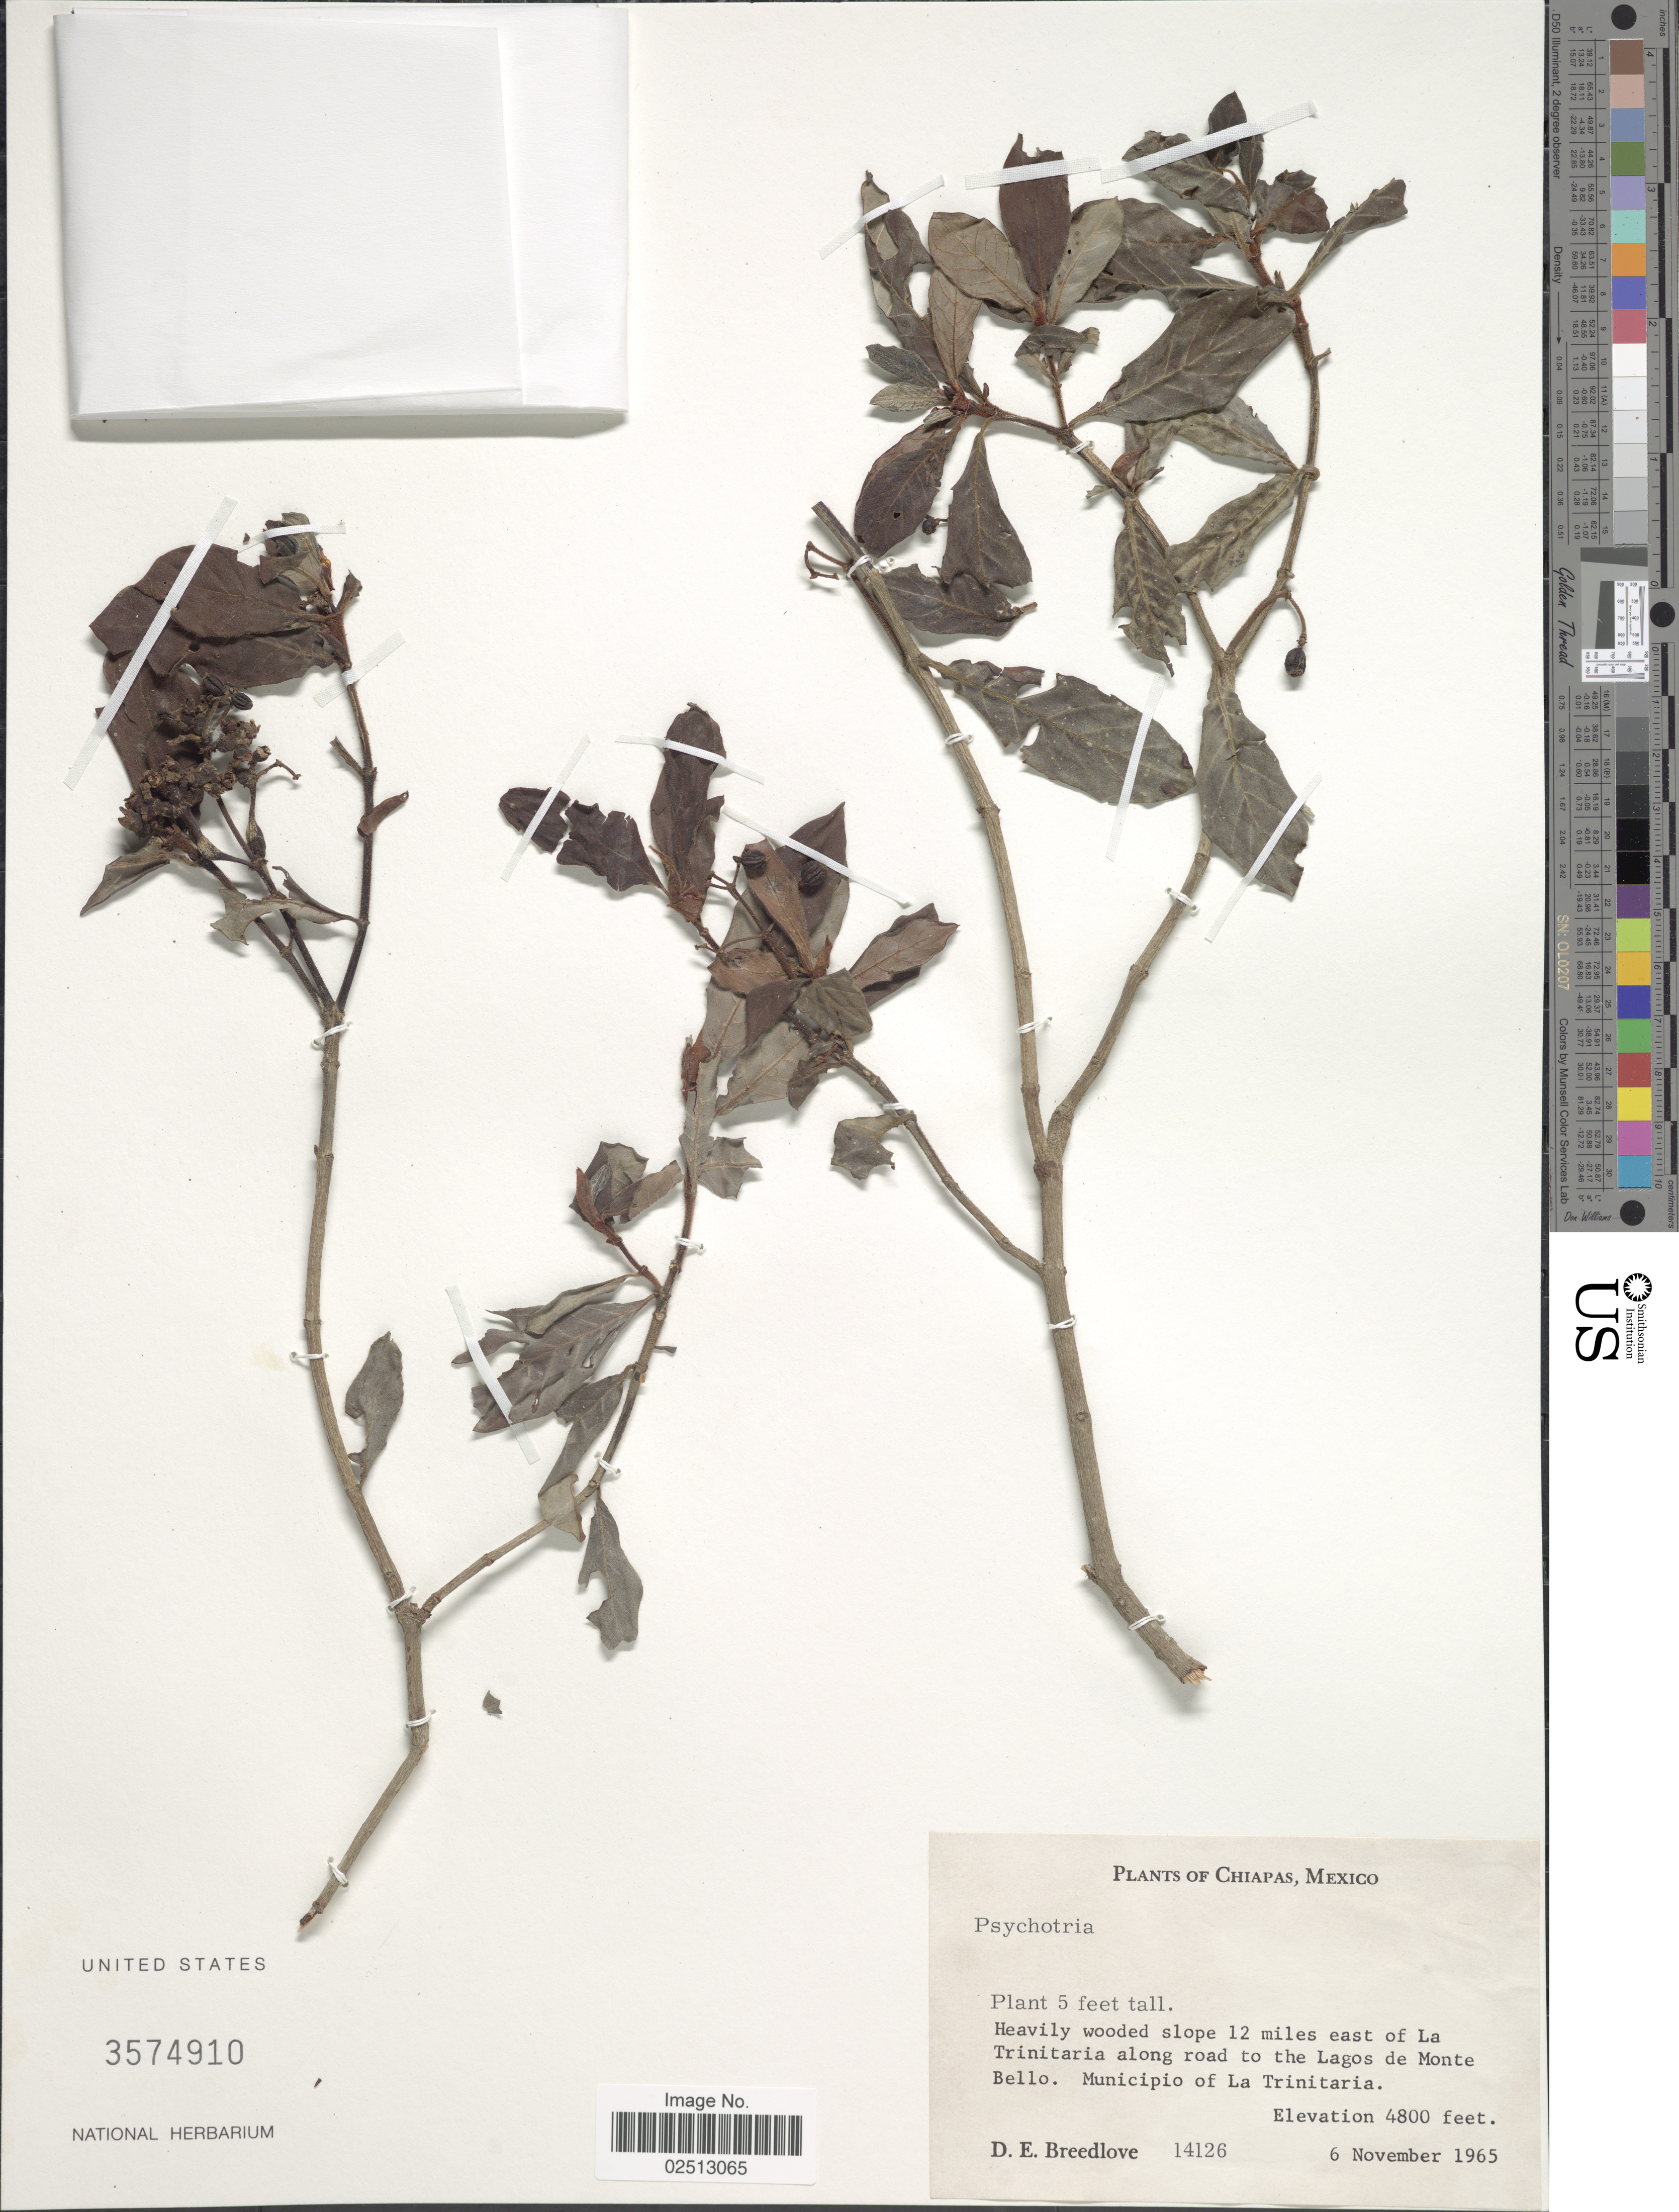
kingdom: Plantae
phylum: Tracheophyta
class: Magnoliopsida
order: Gentianales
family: Rubiaceae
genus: Psychotria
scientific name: Psychotria sp.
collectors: D. E. Breedlove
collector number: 14126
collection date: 1965-11-06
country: Mexico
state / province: Chiapas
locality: Chiapas, Mexico. Heavily wooded slope 12 miles east of La Trinitaria along road to the Lagos de Montes Bello. Muncipio of La Trinitaria.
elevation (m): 1463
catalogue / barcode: US 3574910